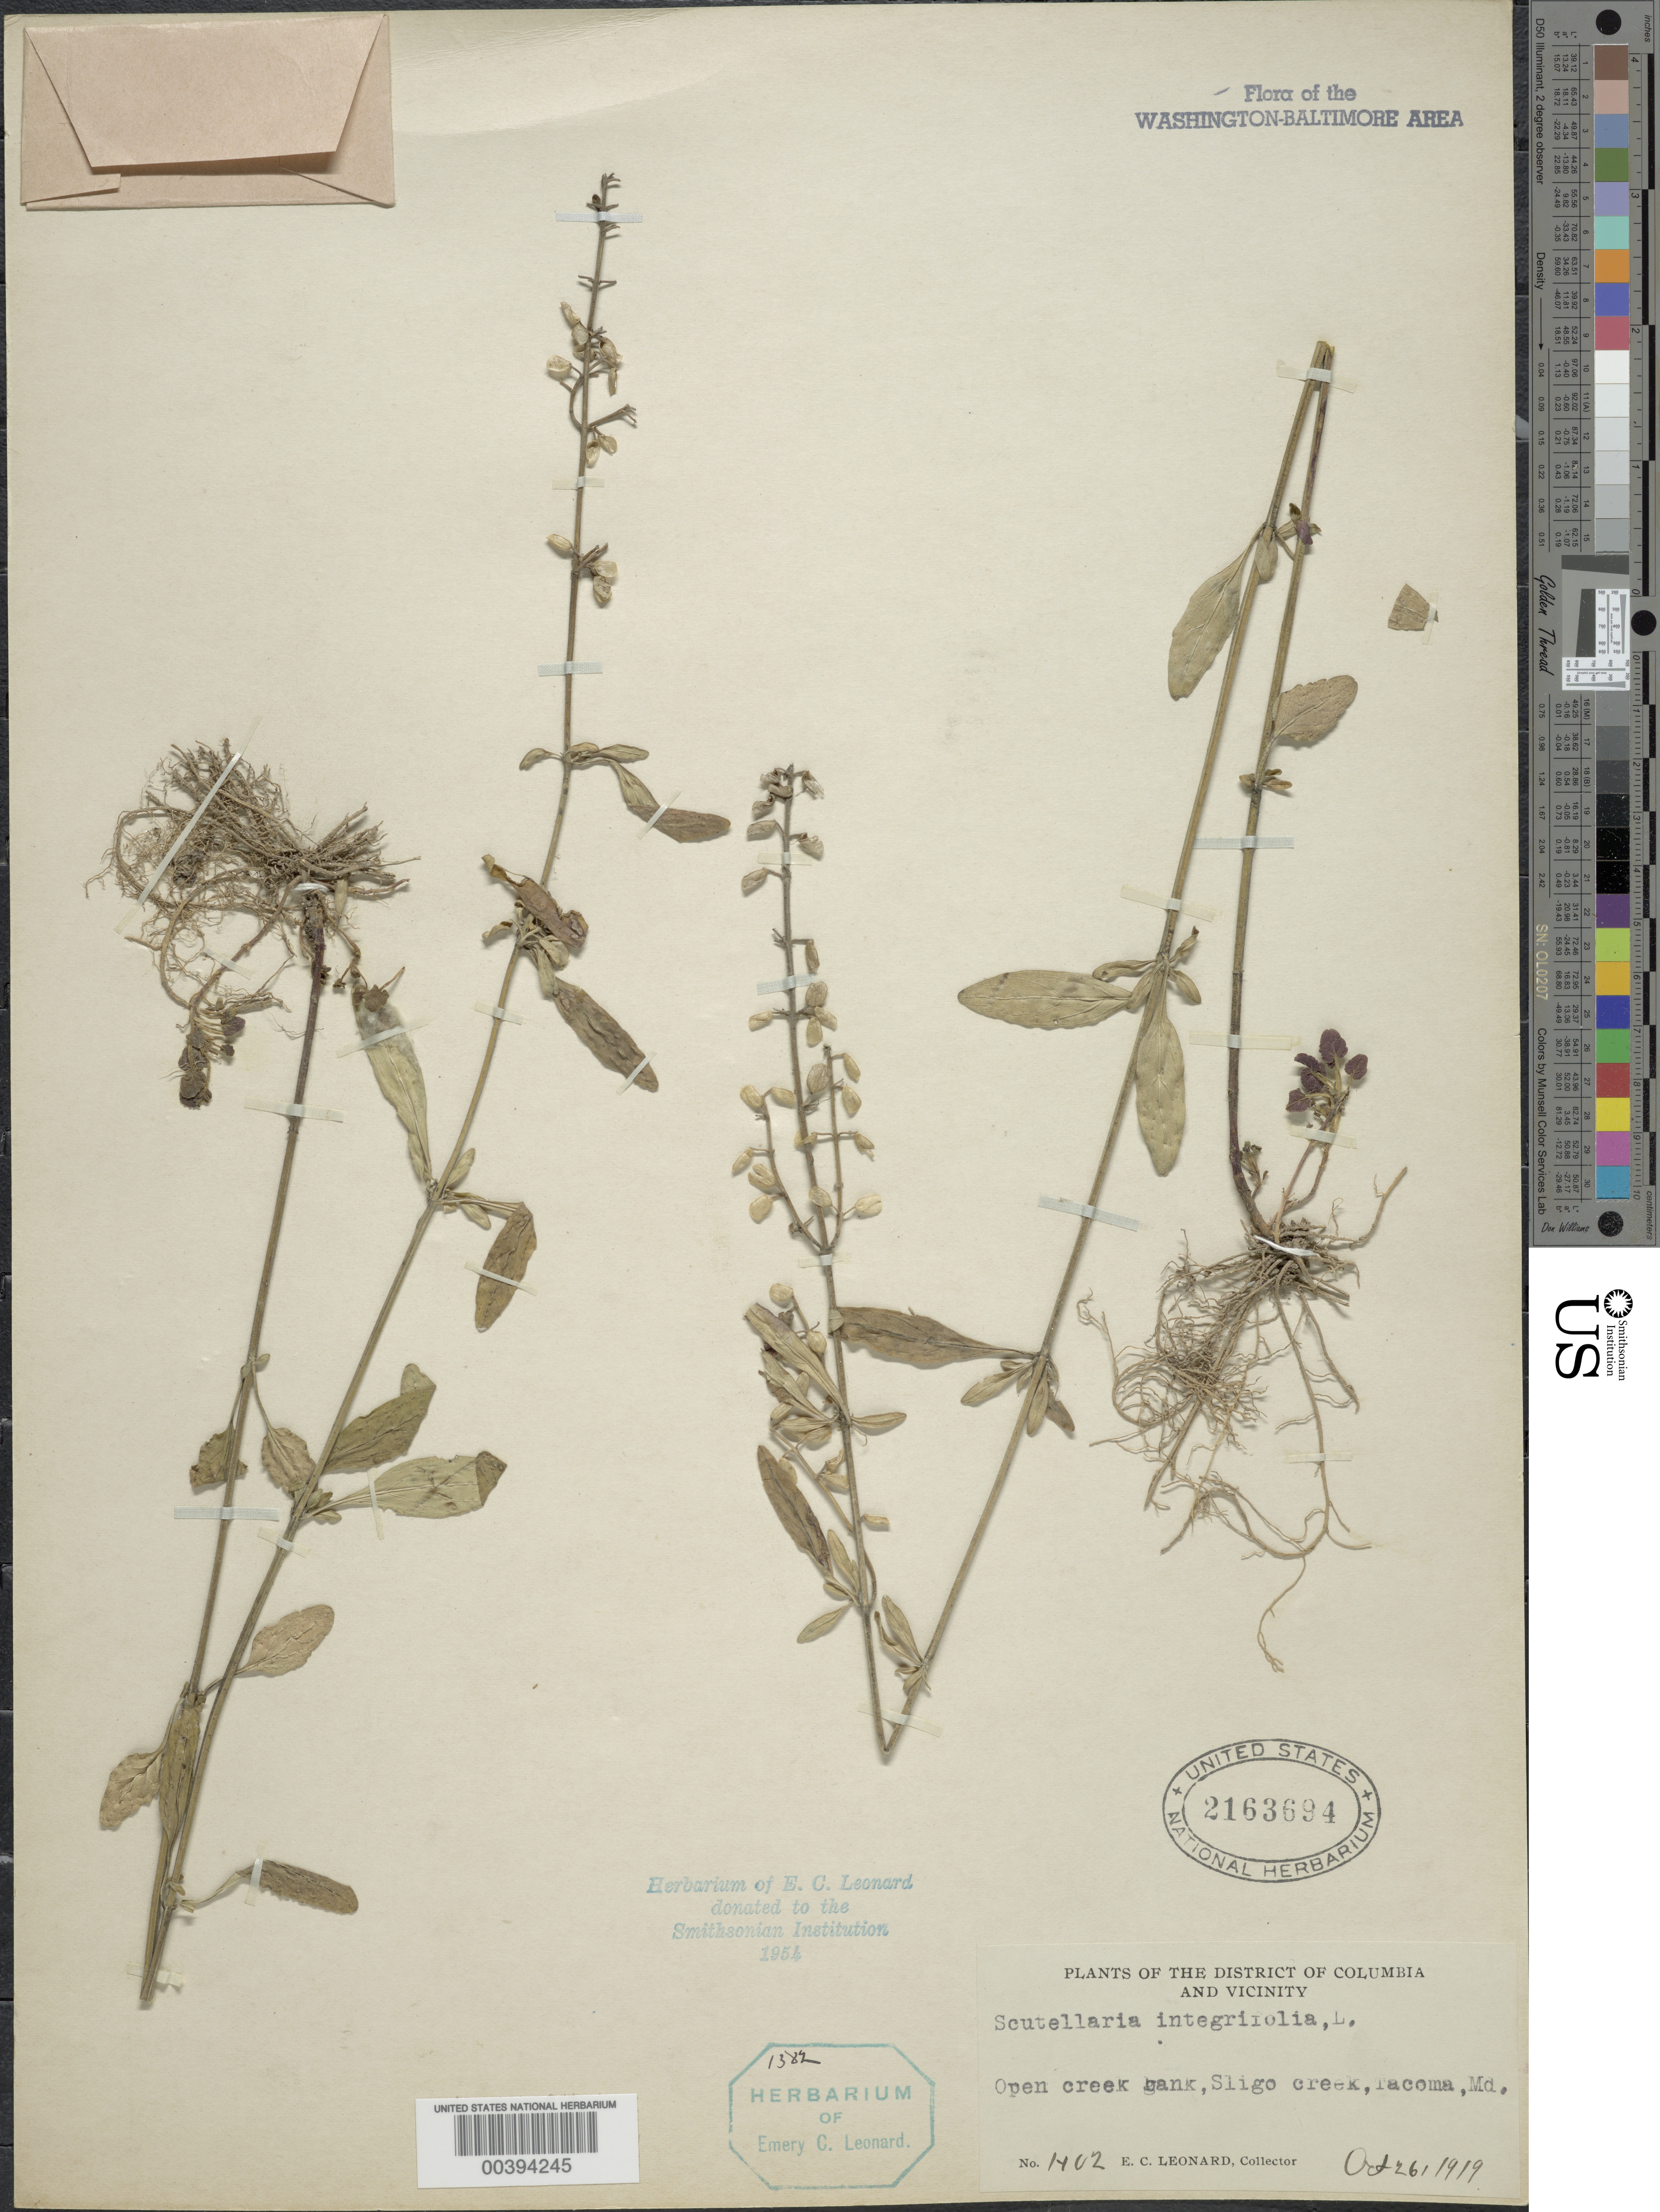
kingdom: Plantae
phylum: Tracheophyta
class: Magnoliopsida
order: Lamiales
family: Lamiaceae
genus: Scutellaria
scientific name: Scutellaria integrifolia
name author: L.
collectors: E. C. Leonard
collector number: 1402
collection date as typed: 26 Oct 1919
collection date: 1919-10-26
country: United States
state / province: Maryland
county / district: Montgomery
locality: Sligo Creek, Takoma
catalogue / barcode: US 2163694